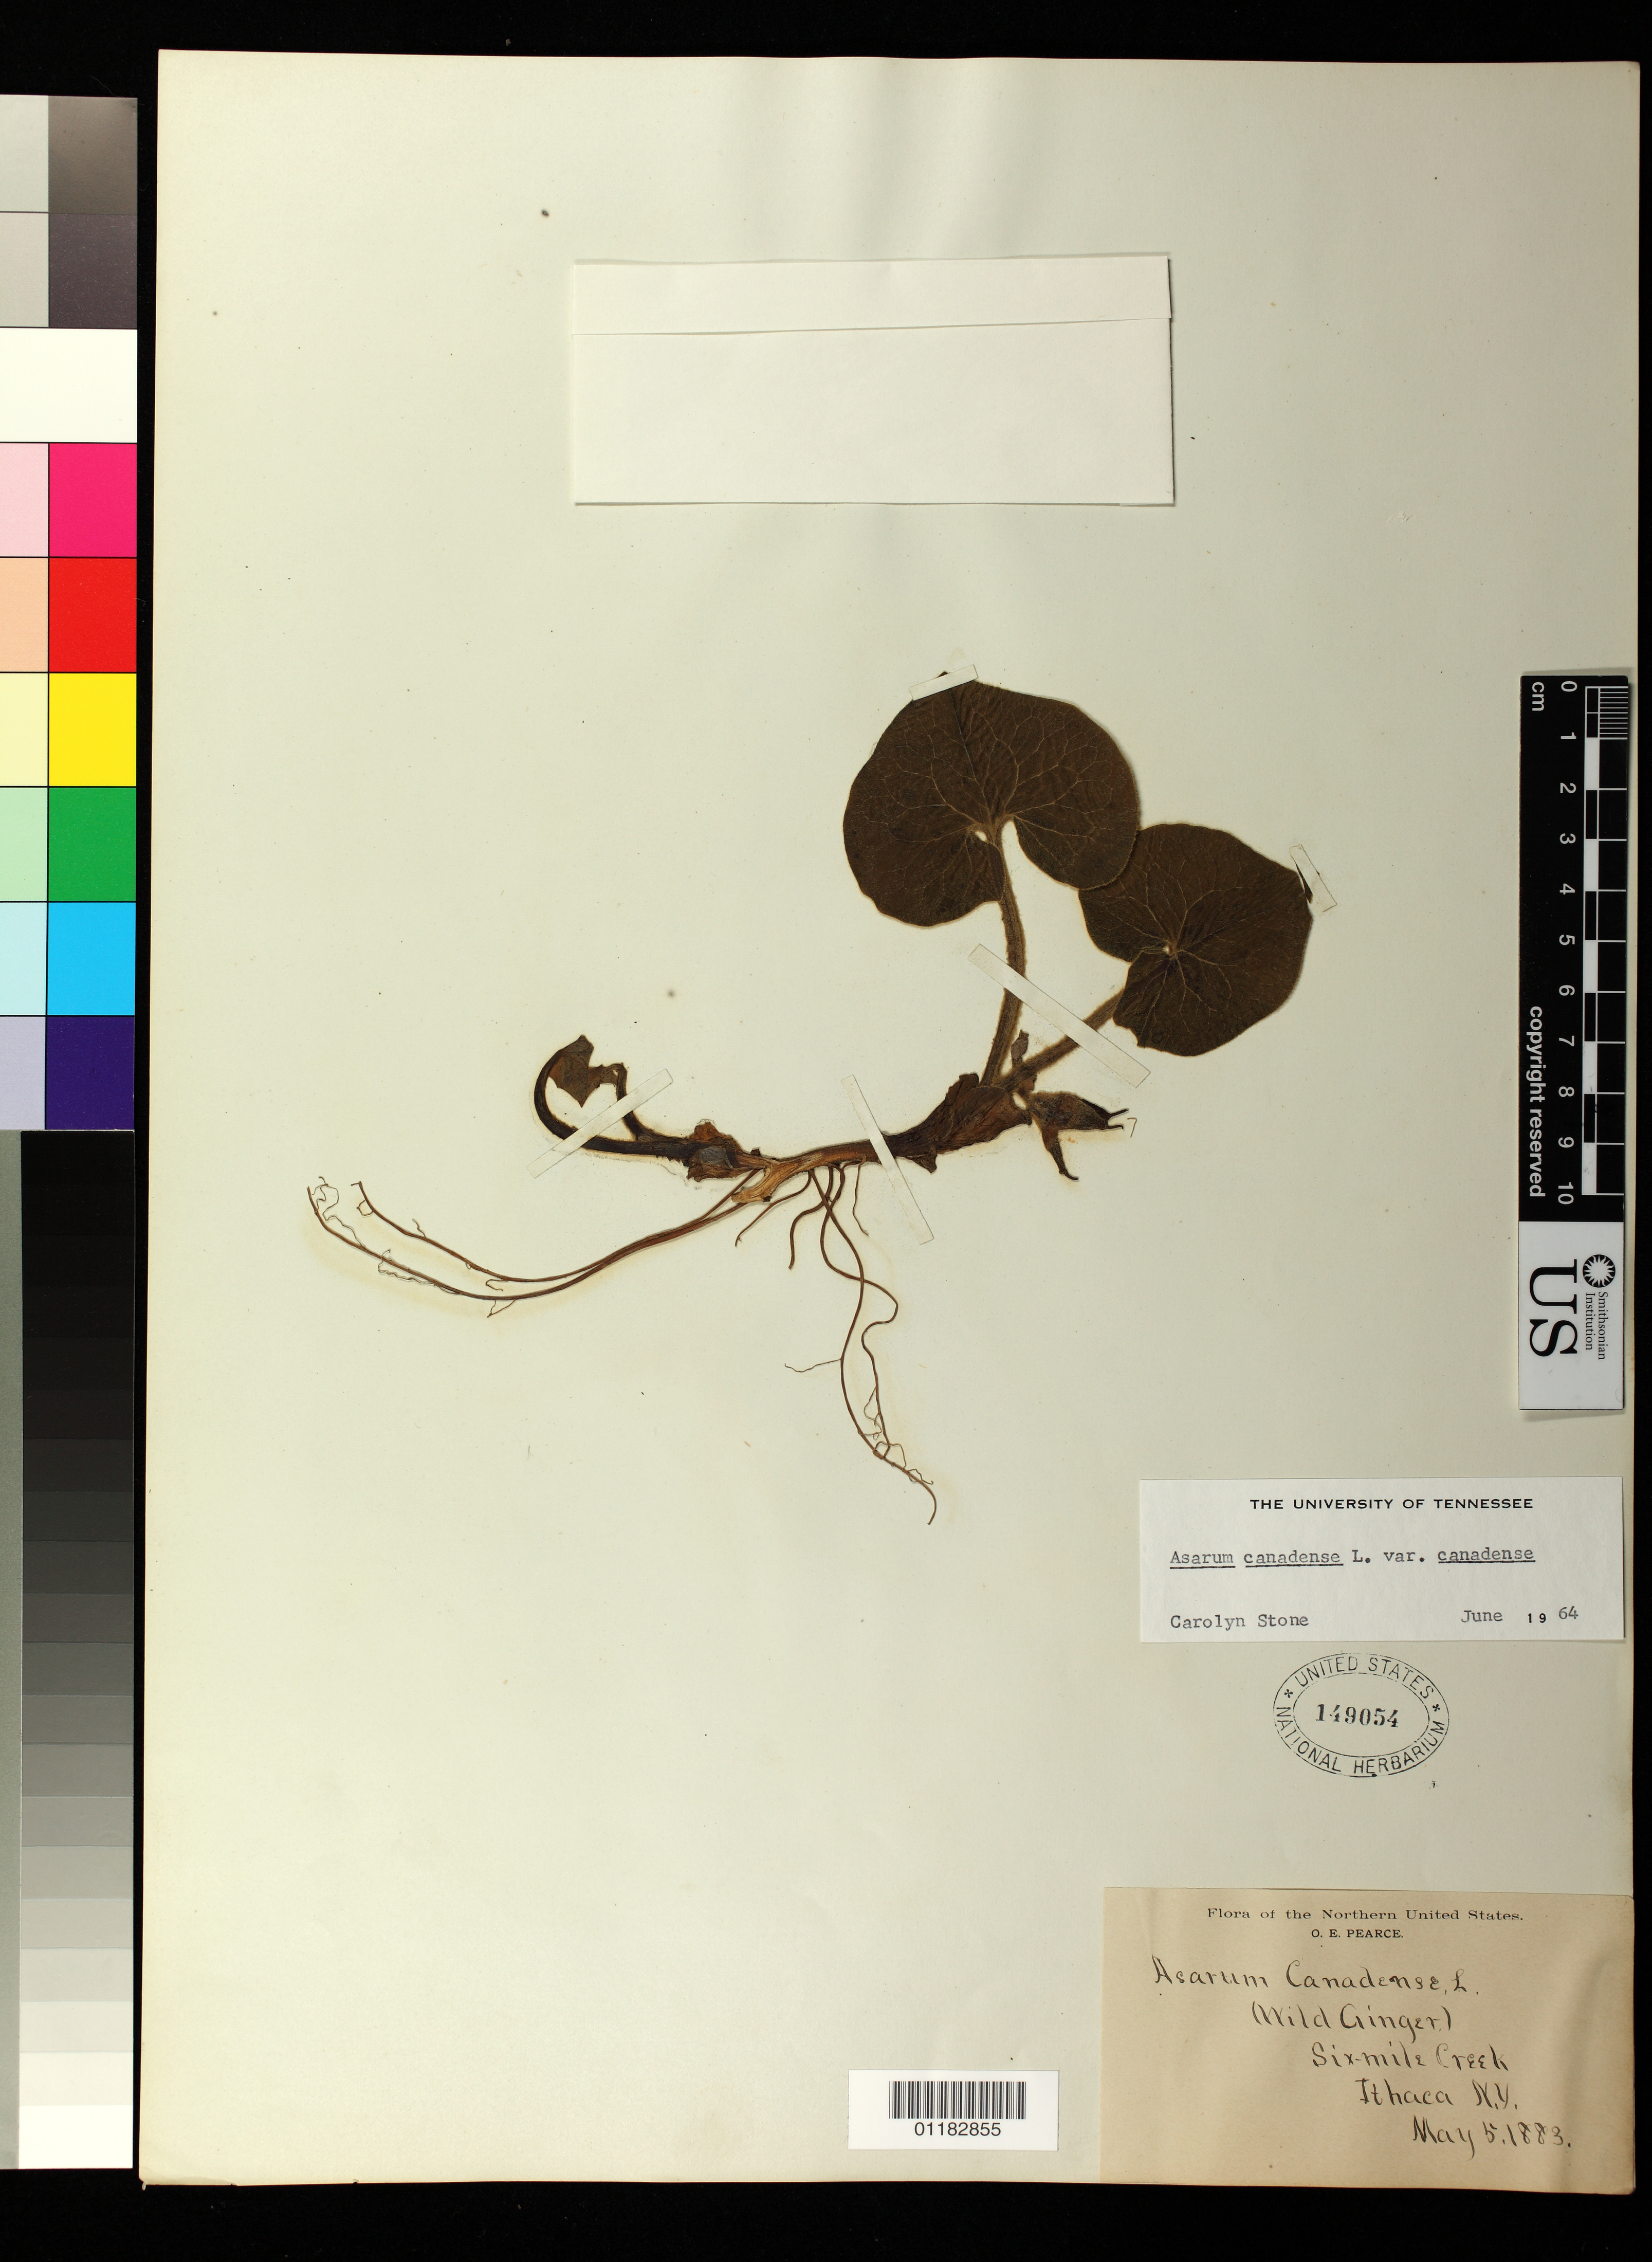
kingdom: Plantae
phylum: Tracheophyta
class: Magnoliopsida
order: Piperales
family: Aristolochiaceae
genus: Asarum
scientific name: Asarum canadense var. canadense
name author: L.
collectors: O. E. Pearce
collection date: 1883-05-05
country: United States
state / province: New York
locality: Six-mile Creek, Ithaca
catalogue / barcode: US 149054